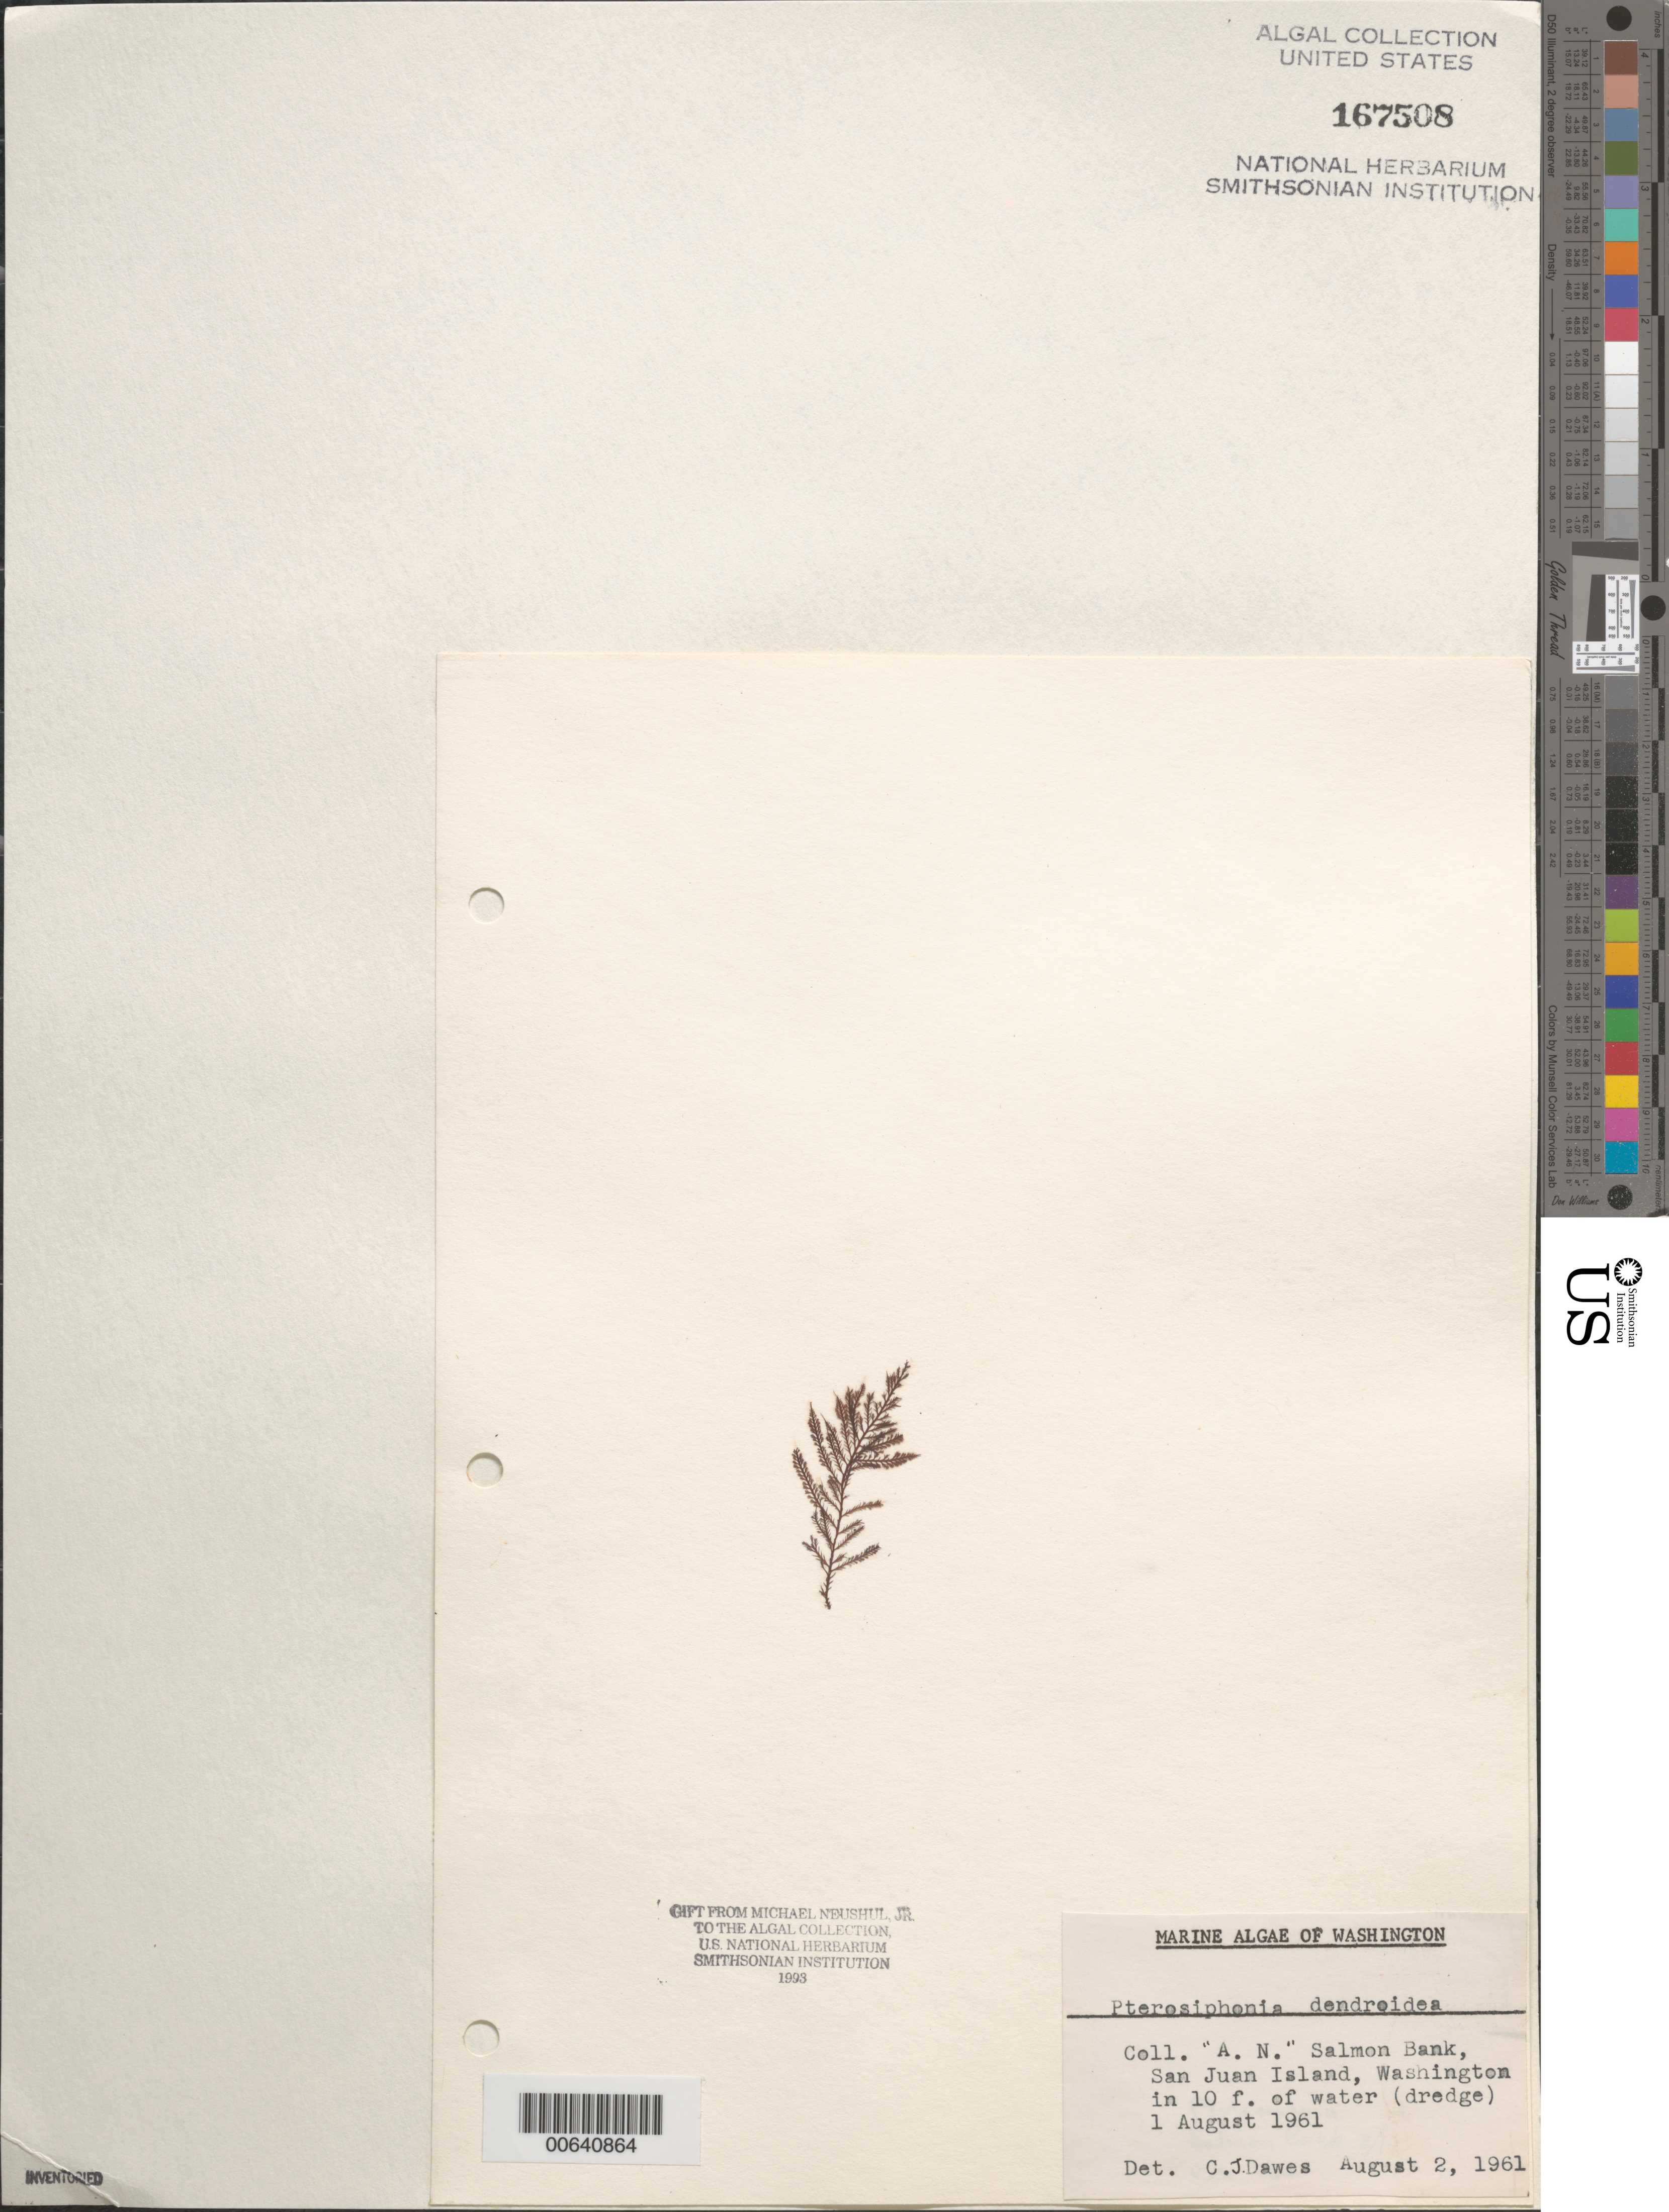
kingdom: Plantae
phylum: Rhodophyta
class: Florideophyceae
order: Ceramiales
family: Rhodomelaceae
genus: Symphyocladiella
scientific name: Symphyocladiella dendroidea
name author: (Montagne) Bustamante et al.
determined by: Algae name updating Project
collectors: A. N.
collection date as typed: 01 Aug 1961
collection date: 1961-08-01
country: United States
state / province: Washington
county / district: San Juan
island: San Juan Island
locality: Salmon Bank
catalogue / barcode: US 167508